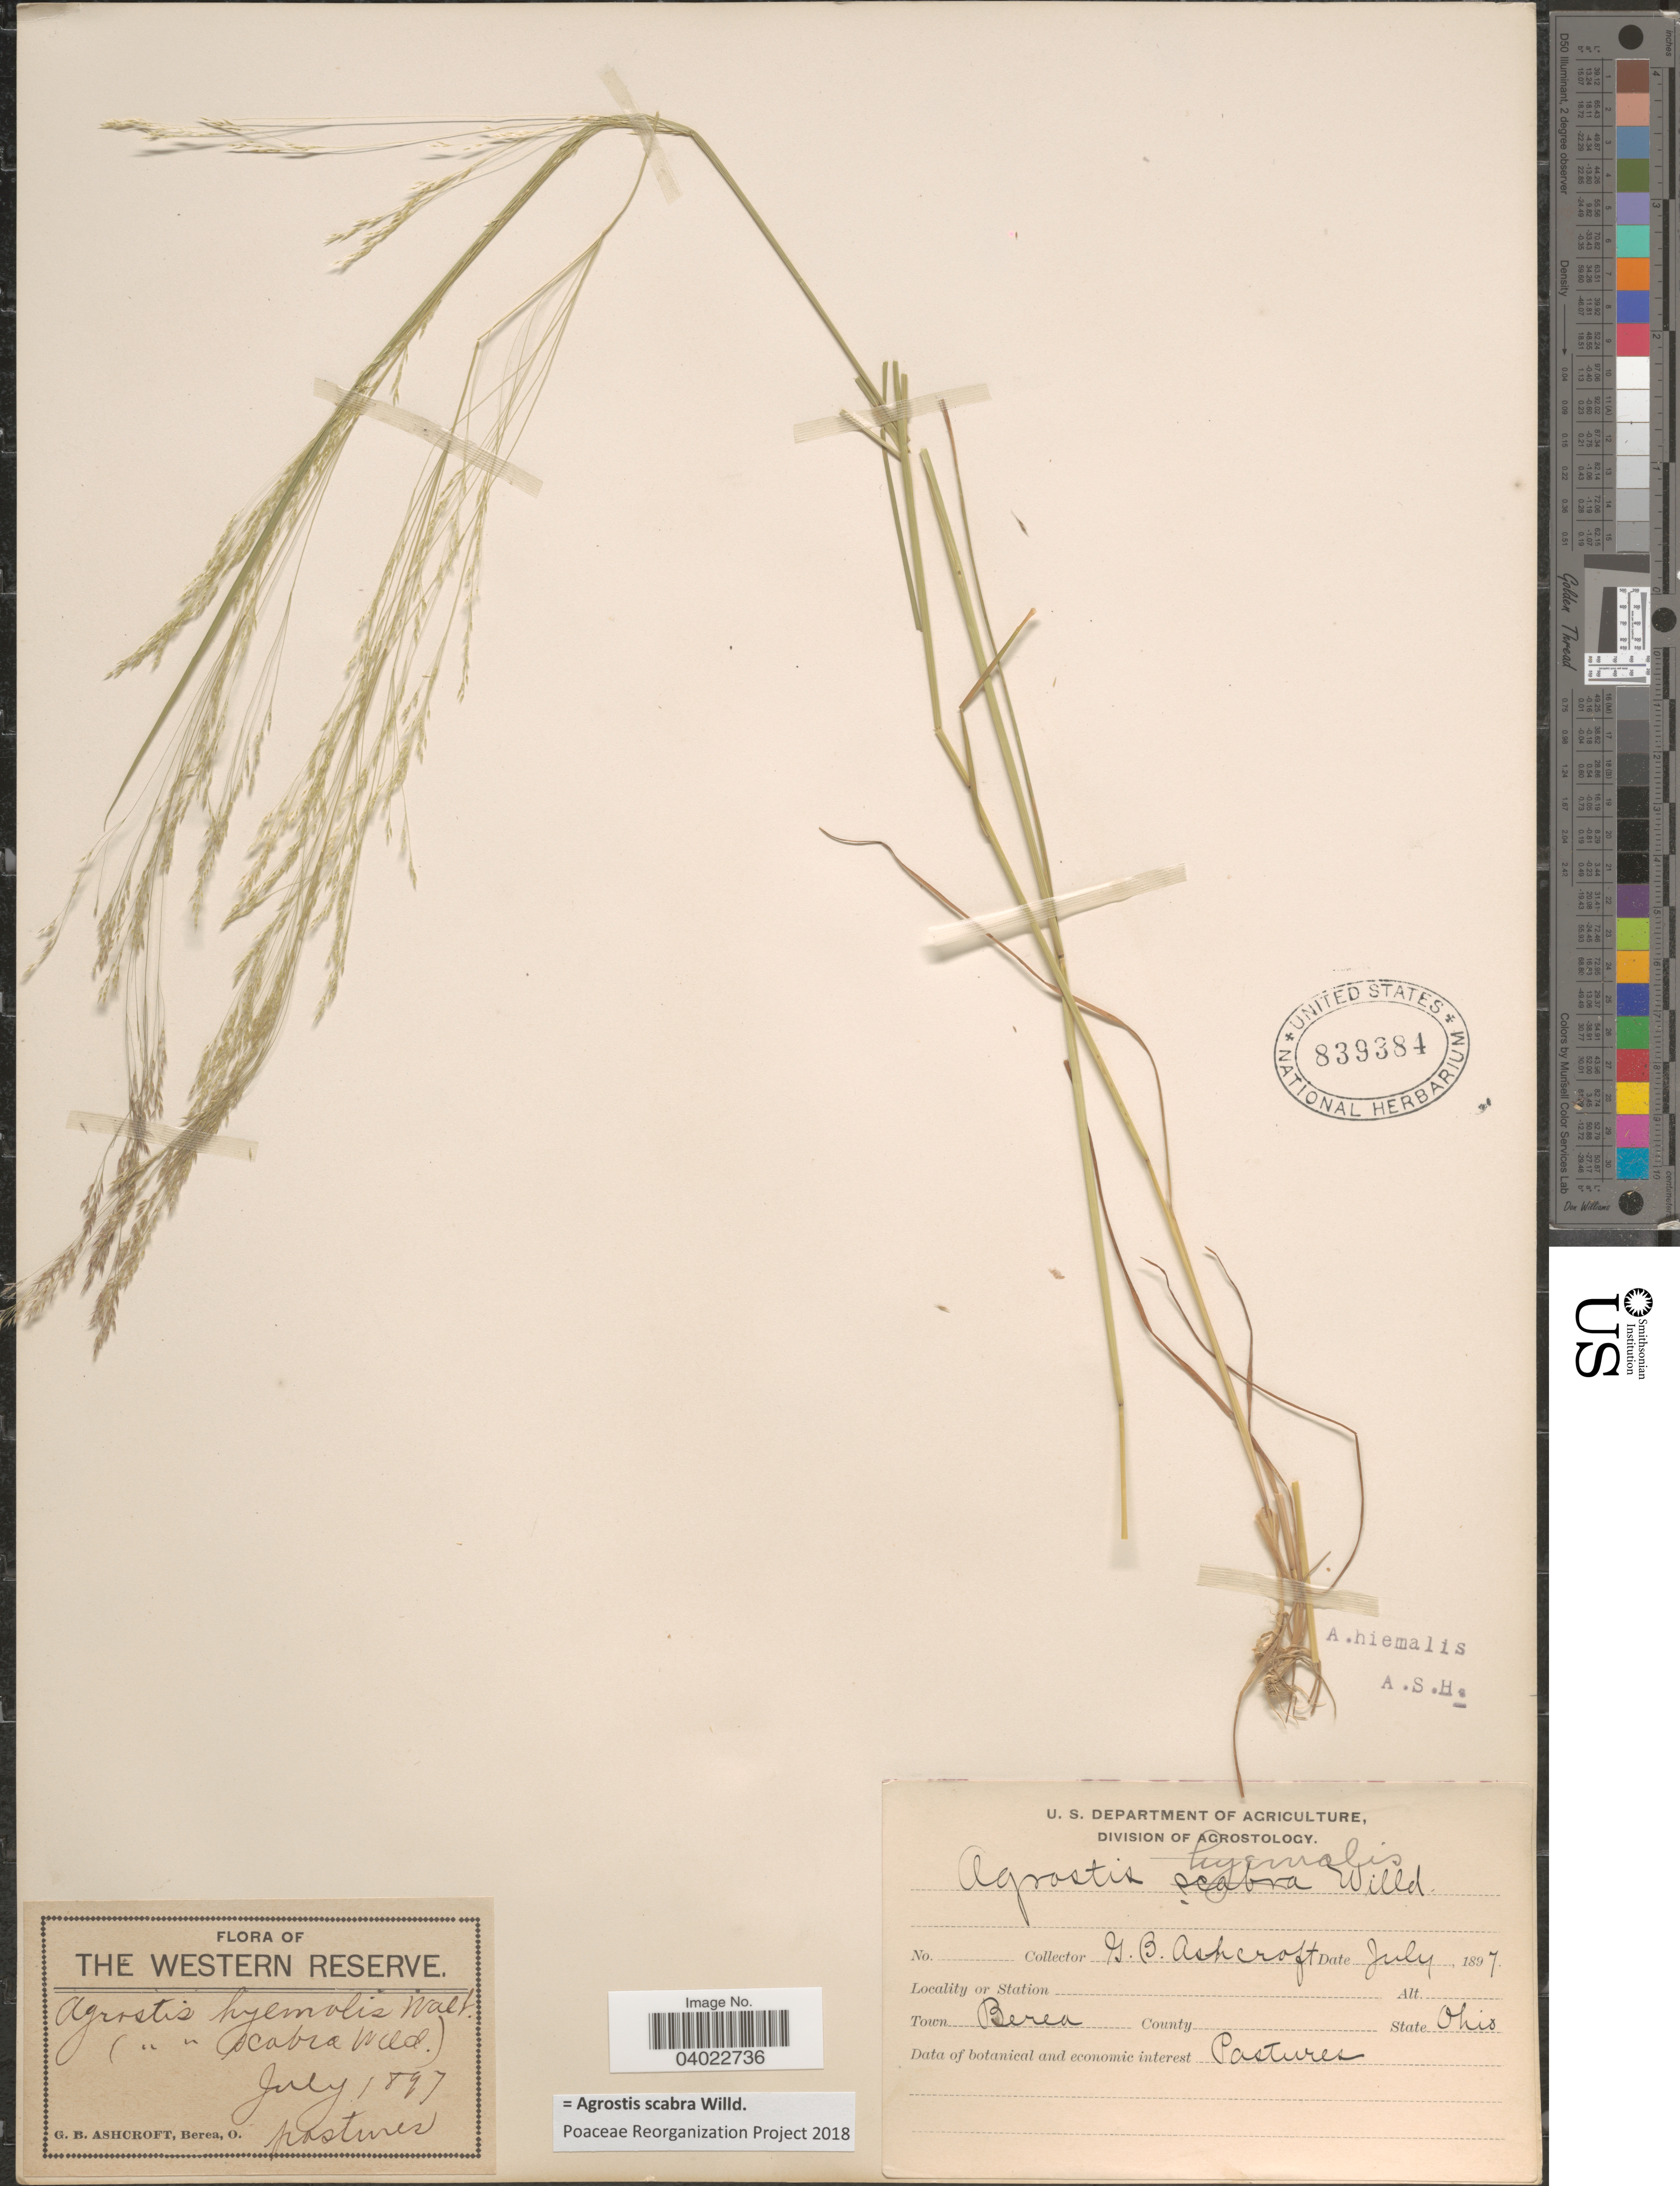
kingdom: Plantae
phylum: Tracheophyta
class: Liliopsida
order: Poales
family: Poaceae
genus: Agrostis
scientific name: Agrostis scabra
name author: Willd.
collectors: G. Ashcroft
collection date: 1897-07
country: United States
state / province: Ohio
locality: The Western Reserve. Town Berea.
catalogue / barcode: US 839384